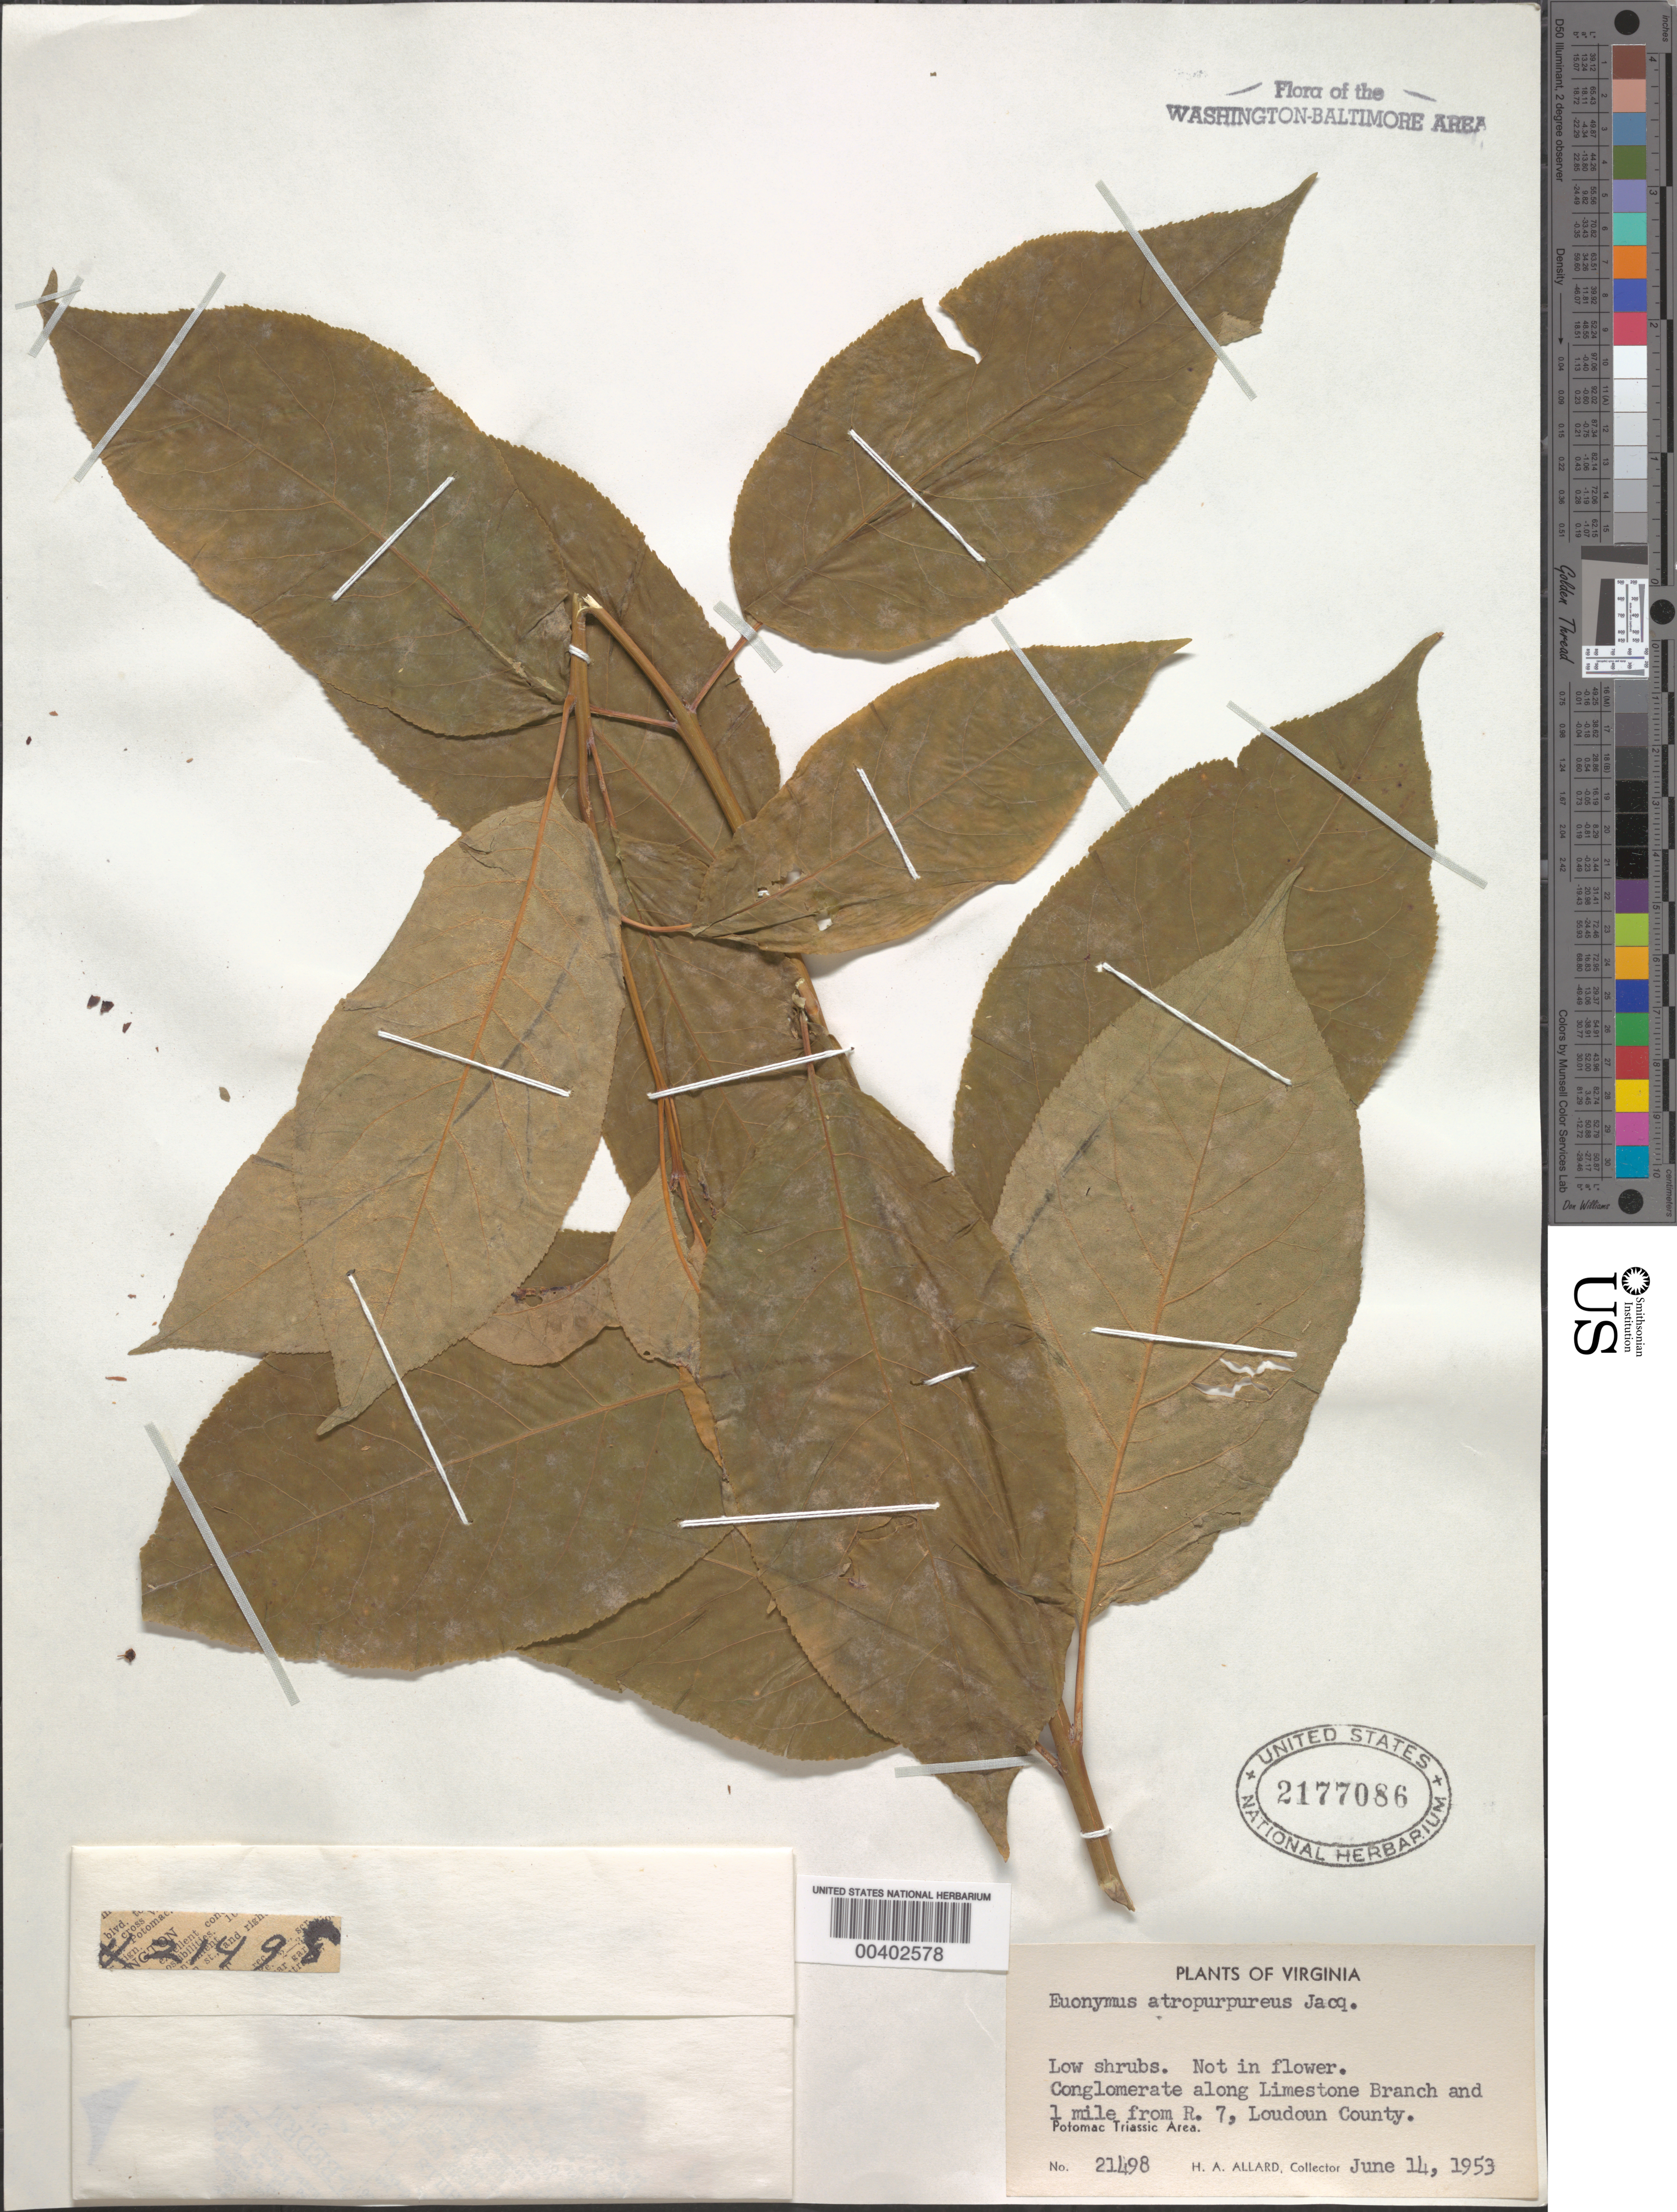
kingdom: Plantae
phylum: Tracheophyta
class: Magnoliopsida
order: Celastrales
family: Celastraceae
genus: Euonymus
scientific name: Euonymus atropurpureus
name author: Jacq.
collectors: H. A. Allard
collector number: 21498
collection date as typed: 14 Jun 1953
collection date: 1953-06-14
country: United States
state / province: Virginia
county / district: Loudoun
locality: Limestone Branch, Route 7 vicinity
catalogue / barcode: US 2177086